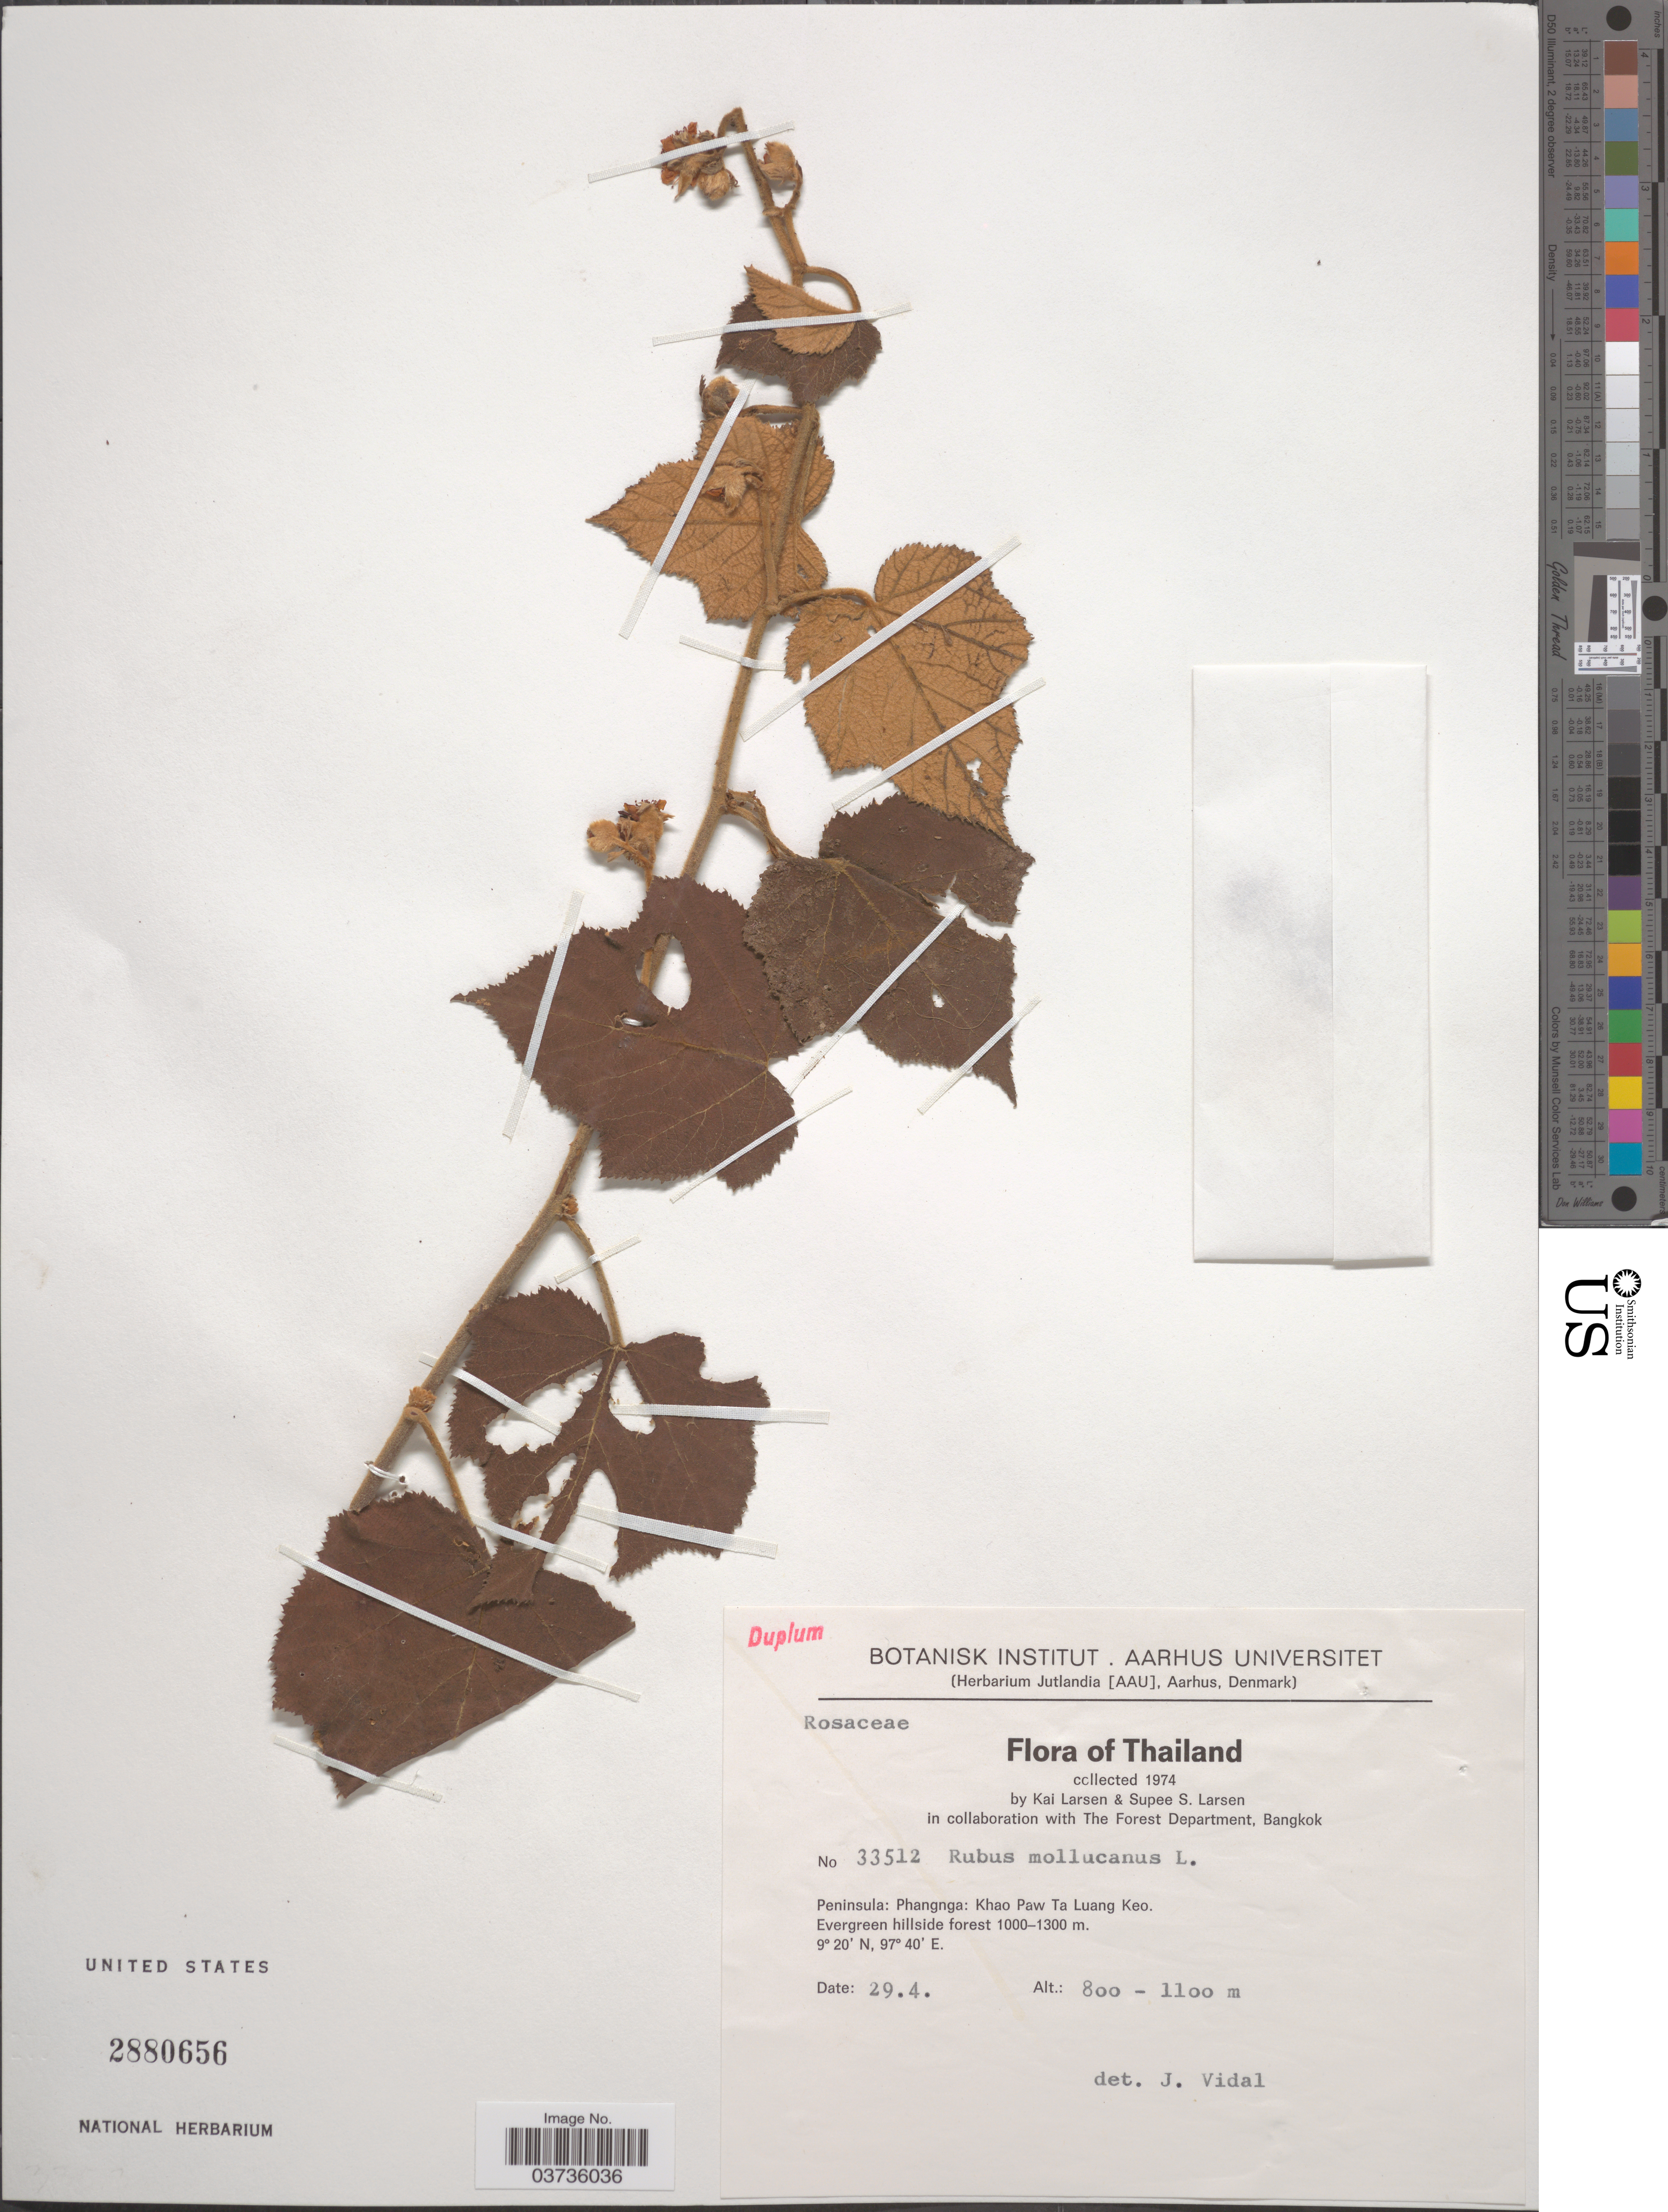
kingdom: Plantae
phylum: Tracheophyta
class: Magnoliopsida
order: Rosales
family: Rosaceae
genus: Rubus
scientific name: Rubus moluccanus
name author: L.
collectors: K. Larsen & S. Larsen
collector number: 33512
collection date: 1974-04-29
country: Thailand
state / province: Phang Nga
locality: Peninsula: Khao Paw Ta Luang Keo.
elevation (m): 1000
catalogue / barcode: US 2880656